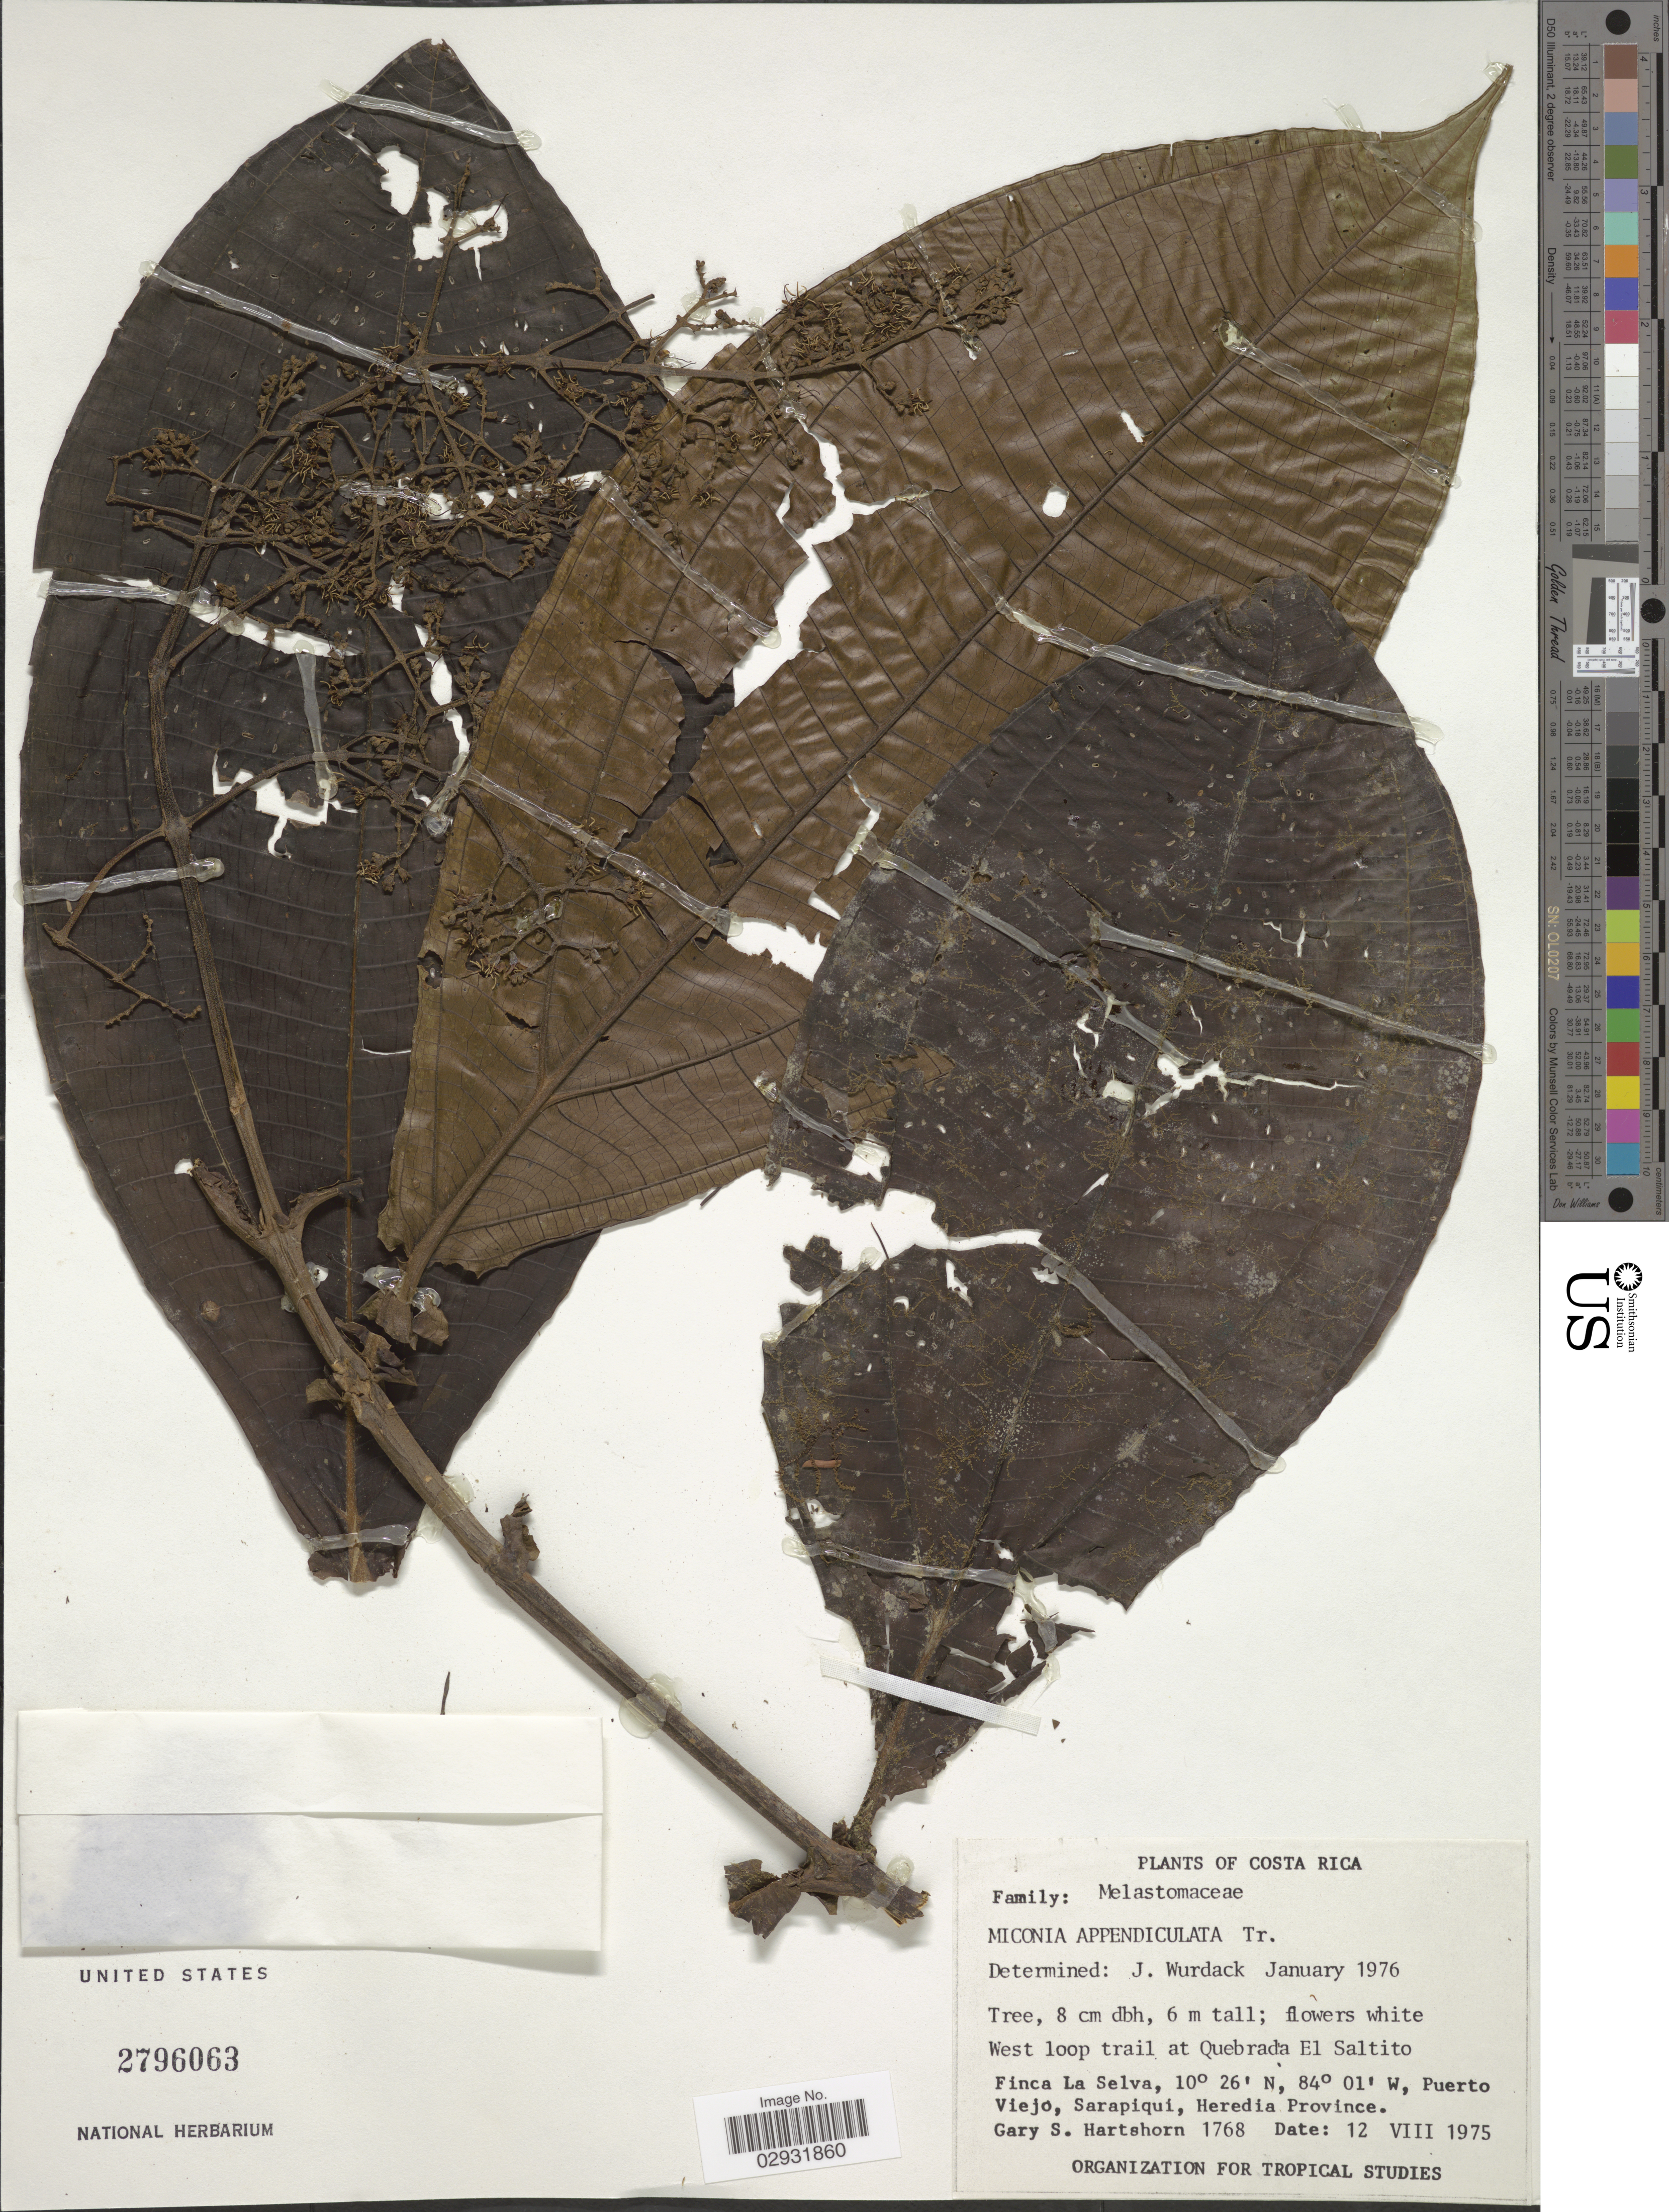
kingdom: Plantae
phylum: Tracheophyta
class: Magnoliopsida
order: Myrtales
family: Melastomataceae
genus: Miconia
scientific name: Miconia appendiculata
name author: Triana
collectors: G. Hartshorn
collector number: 1768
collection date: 1975-08-12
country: Costa Rica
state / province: Heredia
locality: West loop trail at Quebrada El Saltito. Finca La Selva, Puerto Viejo, Sarapique, Heredia Province.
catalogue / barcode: US 2796063